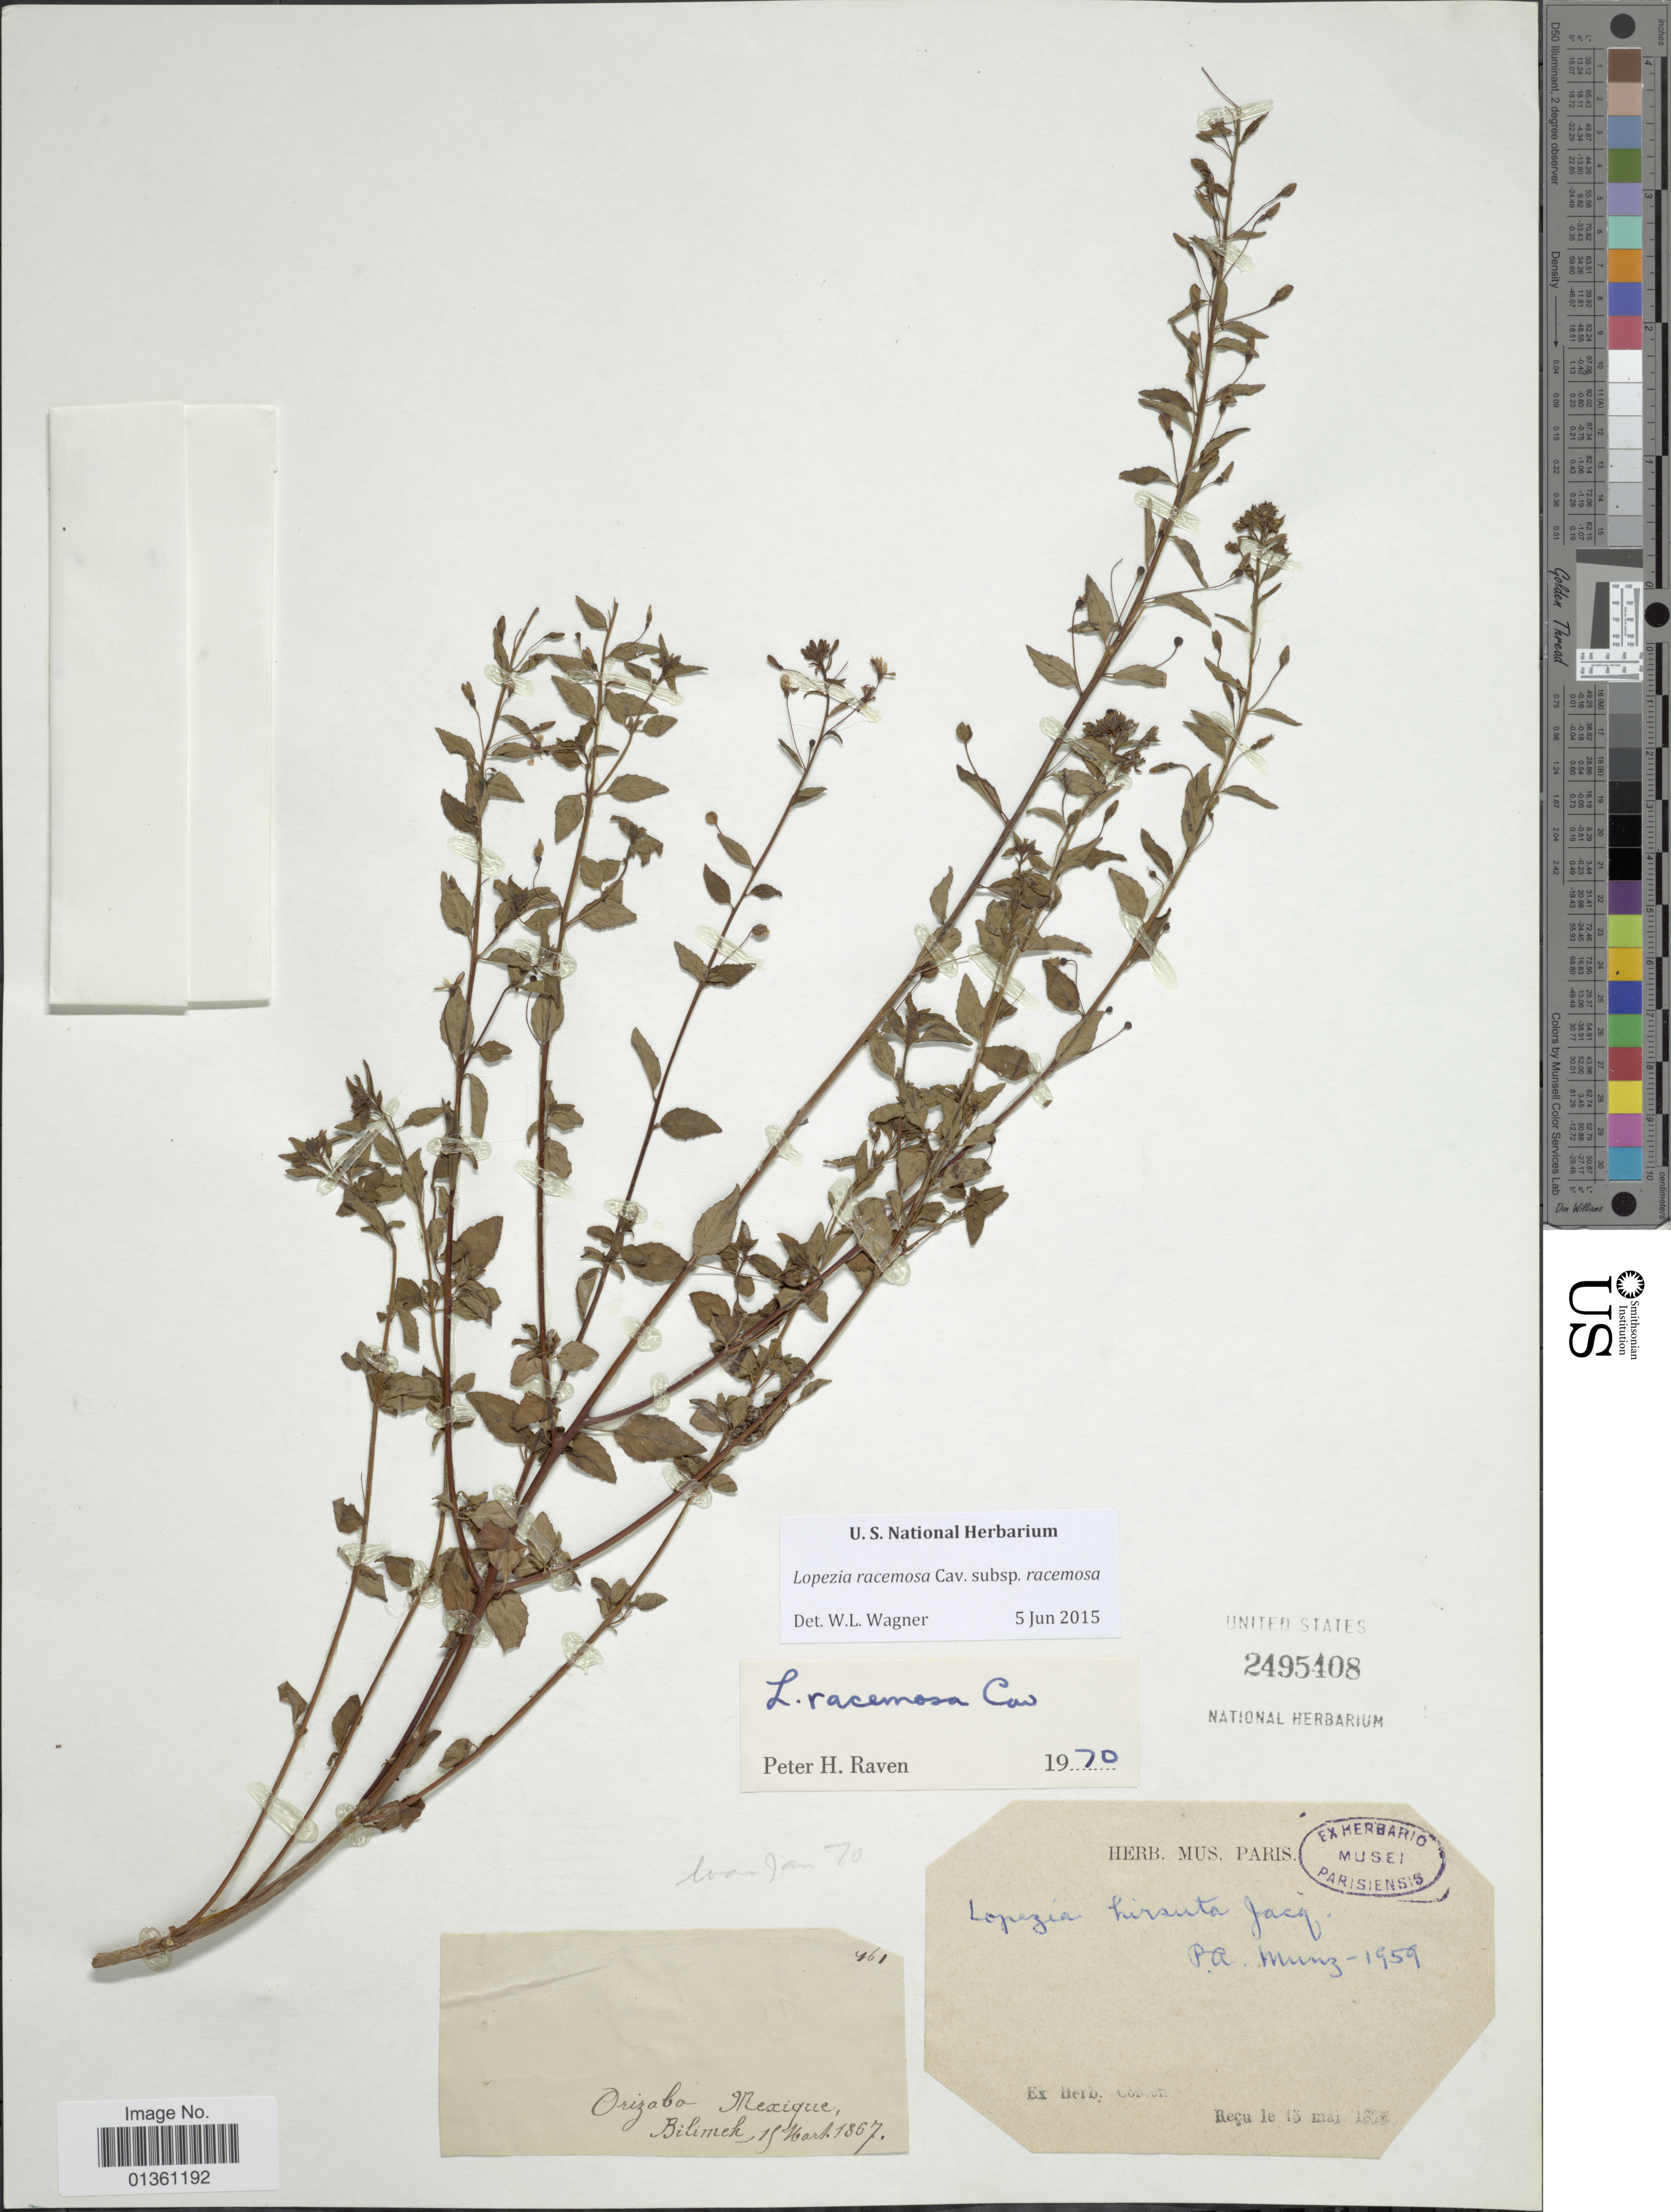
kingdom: Plantae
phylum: Tracheophyta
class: Magnoliopsida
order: Myrtales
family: Onagraceae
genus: Lopezia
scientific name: Lopezia racemosa subsp. racemosa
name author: Cav.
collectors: -. Bilimek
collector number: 461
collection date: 1867-03-15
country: Mexico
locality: Orizaba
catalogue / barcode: US 2495408